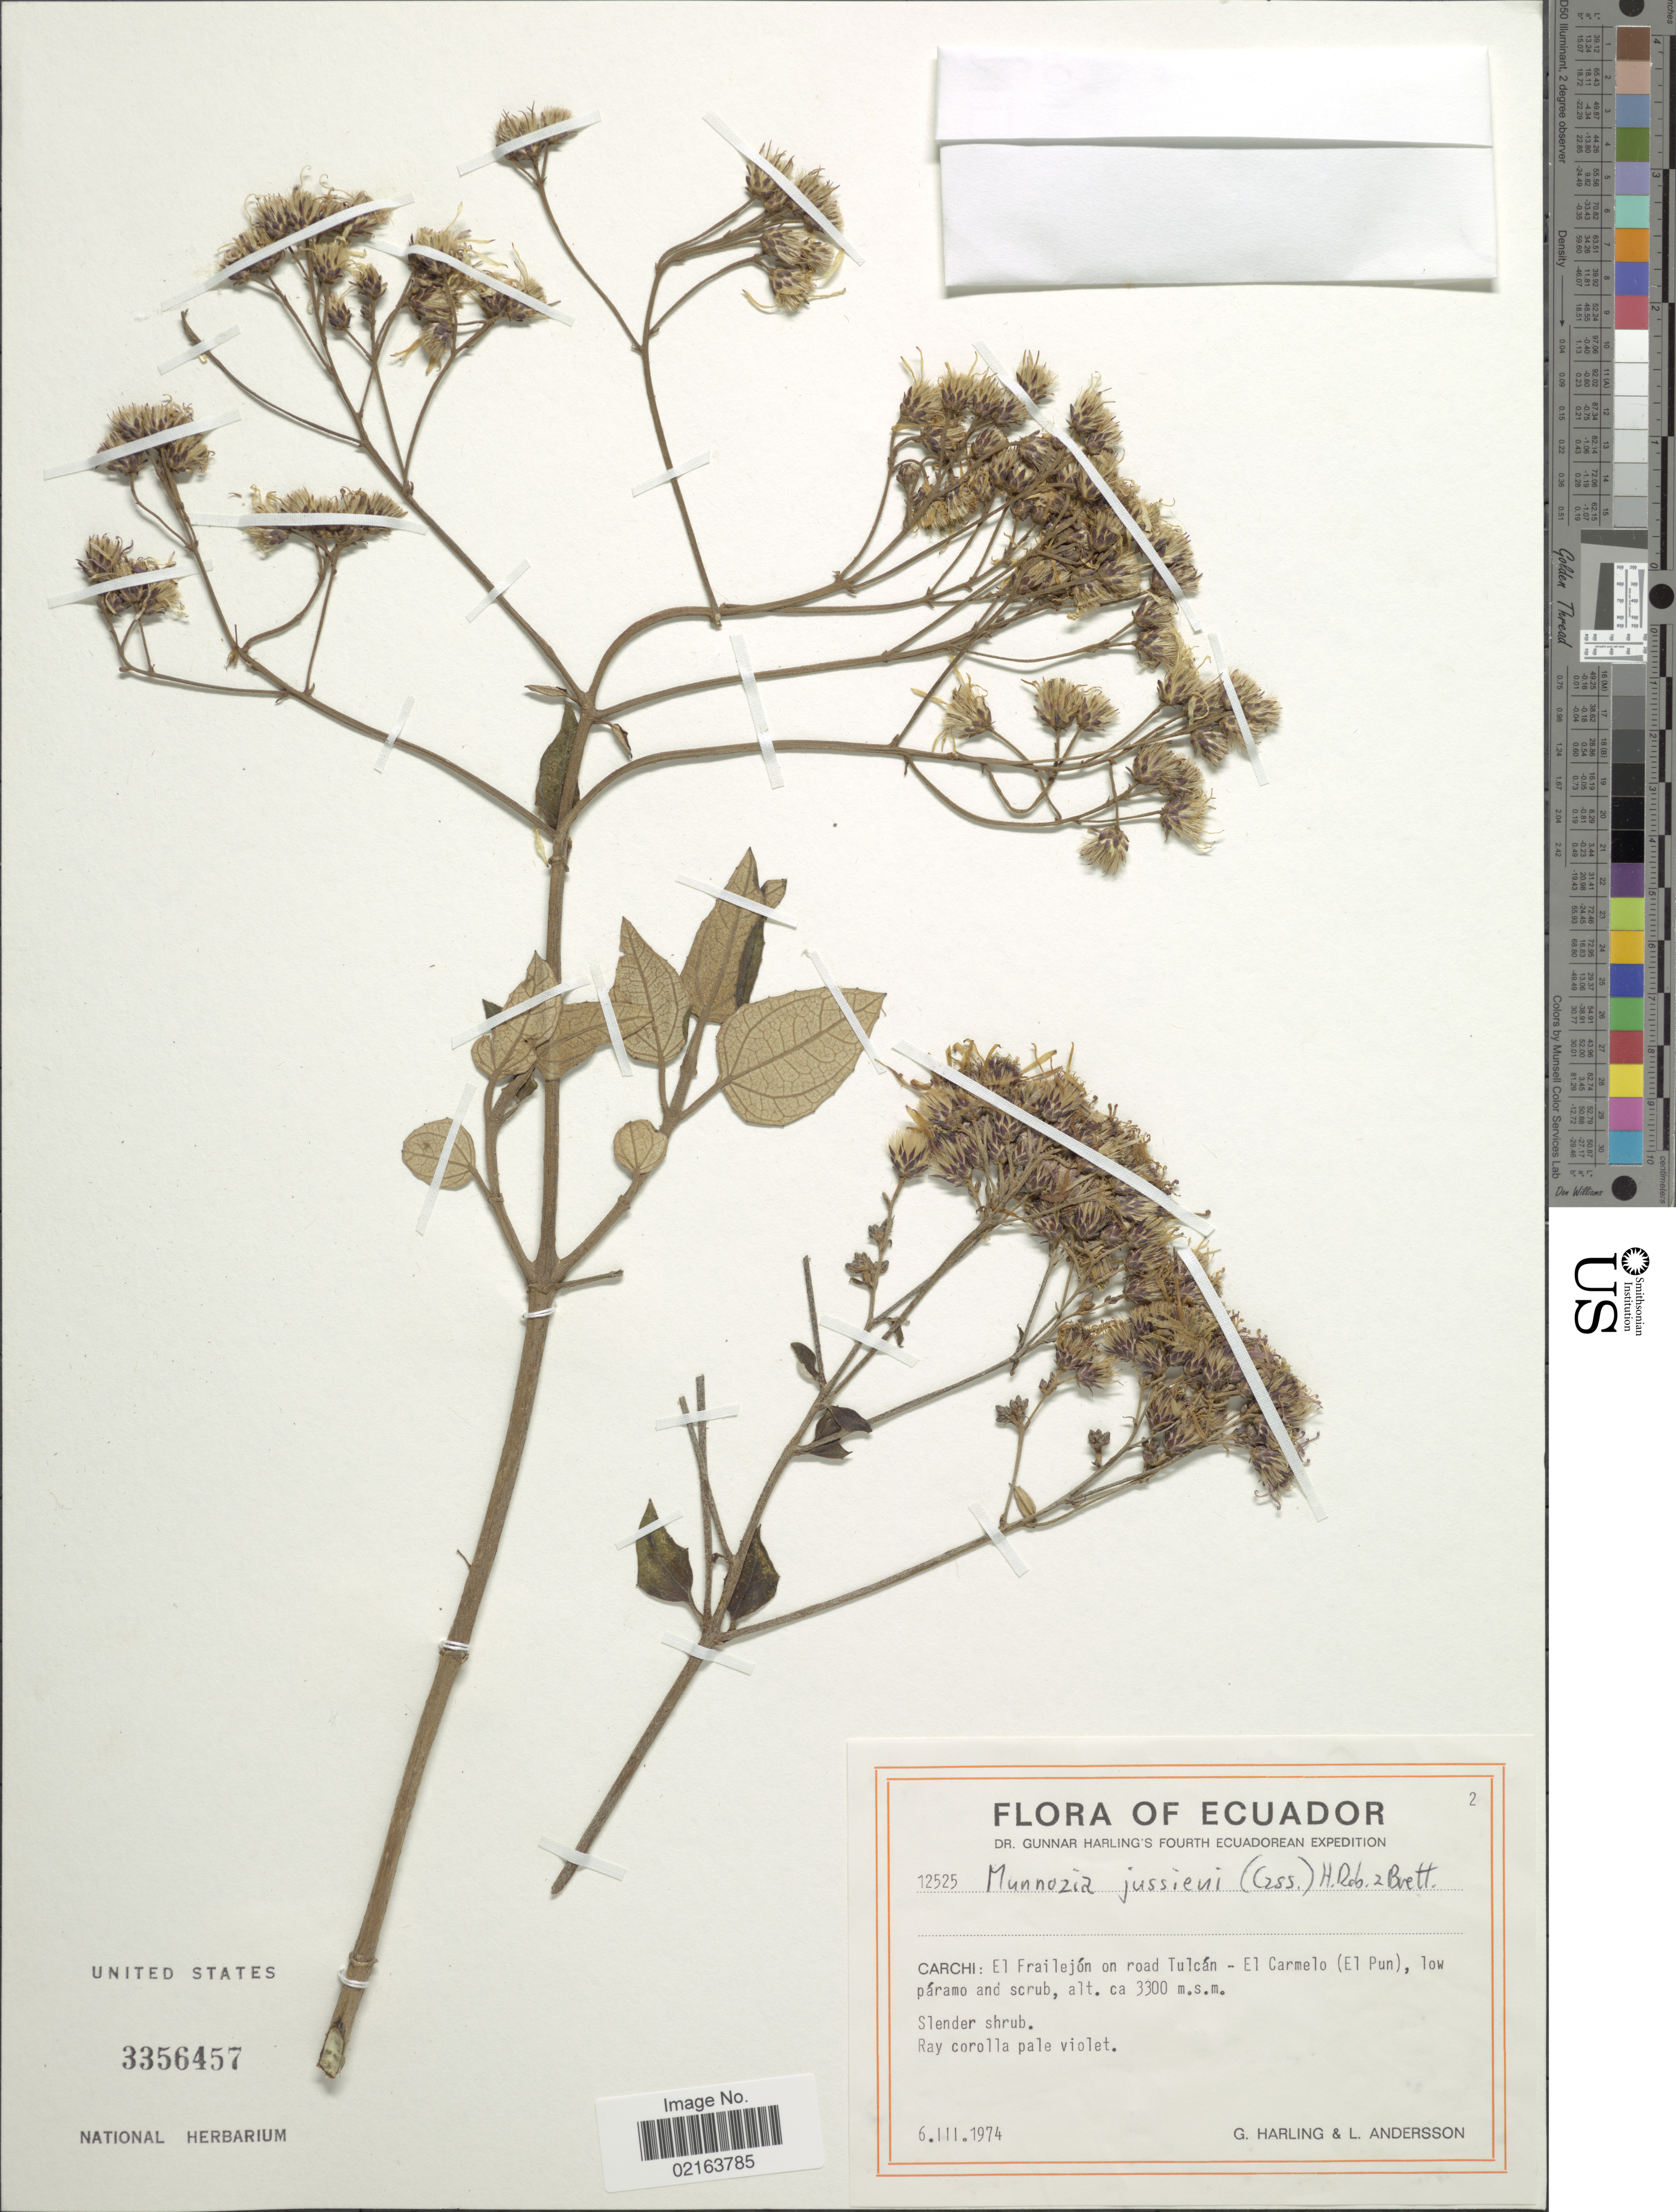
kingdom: Plantae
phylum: Tracheophyta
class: Magnoliopsida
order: Asterales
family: Asteraceae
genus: Munnozia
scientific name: Munnozia jussieui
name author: (Cass.) H. Rob. & Brettell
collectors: G. Harling & L. Andersson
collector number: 12525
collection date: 1974-03-06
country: Ecuador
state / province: Carchi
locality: Carchi: El Frailejon on road Tulcan, El Carmelo (El Pun), low paramo and scrub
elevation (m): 3300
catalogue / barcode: US 3356457